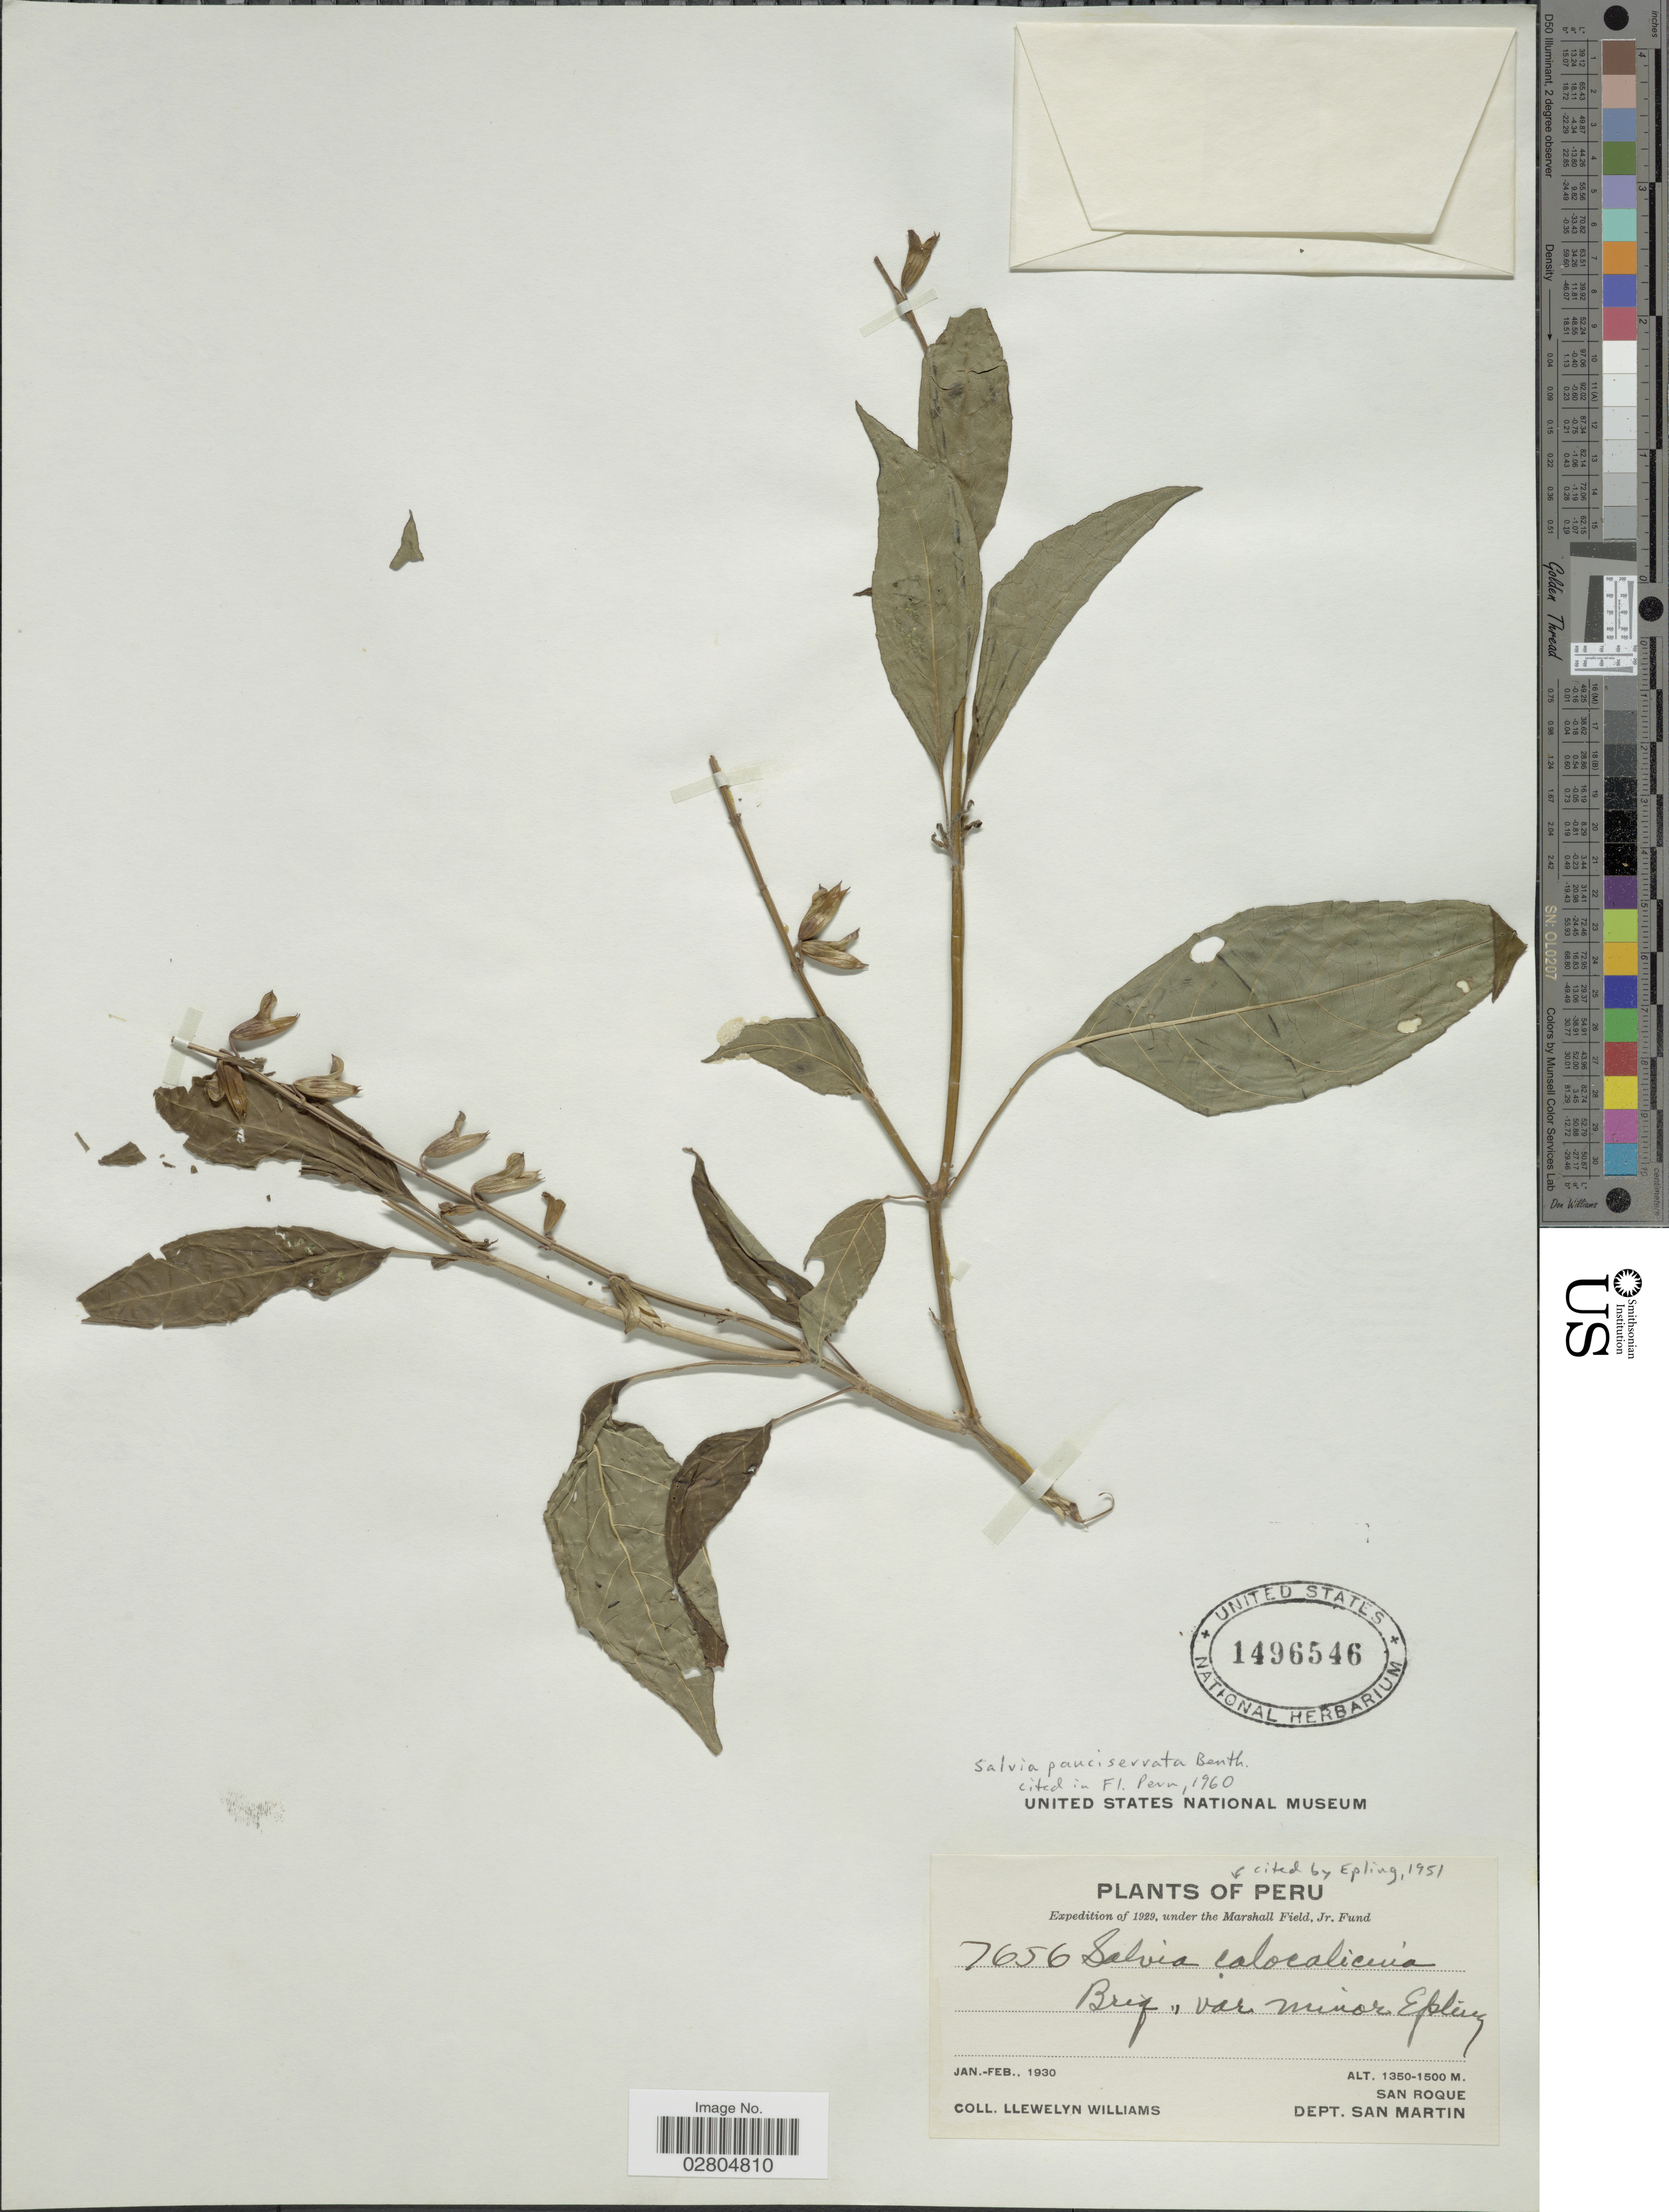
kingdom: Plantae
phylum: Tracheophyta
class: Magnoliopsida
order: Lamiales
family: Lamiaceae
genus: Salvia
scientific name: Salvia pauciserrata subsp. pauciserrata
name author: Benth.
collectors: Ll. Williams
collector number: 7656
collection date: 1930-01/1930-02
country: Peru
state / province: San Martín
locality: San Roque. Dept. San Martin.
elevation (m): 1350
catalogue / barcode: US 1496546